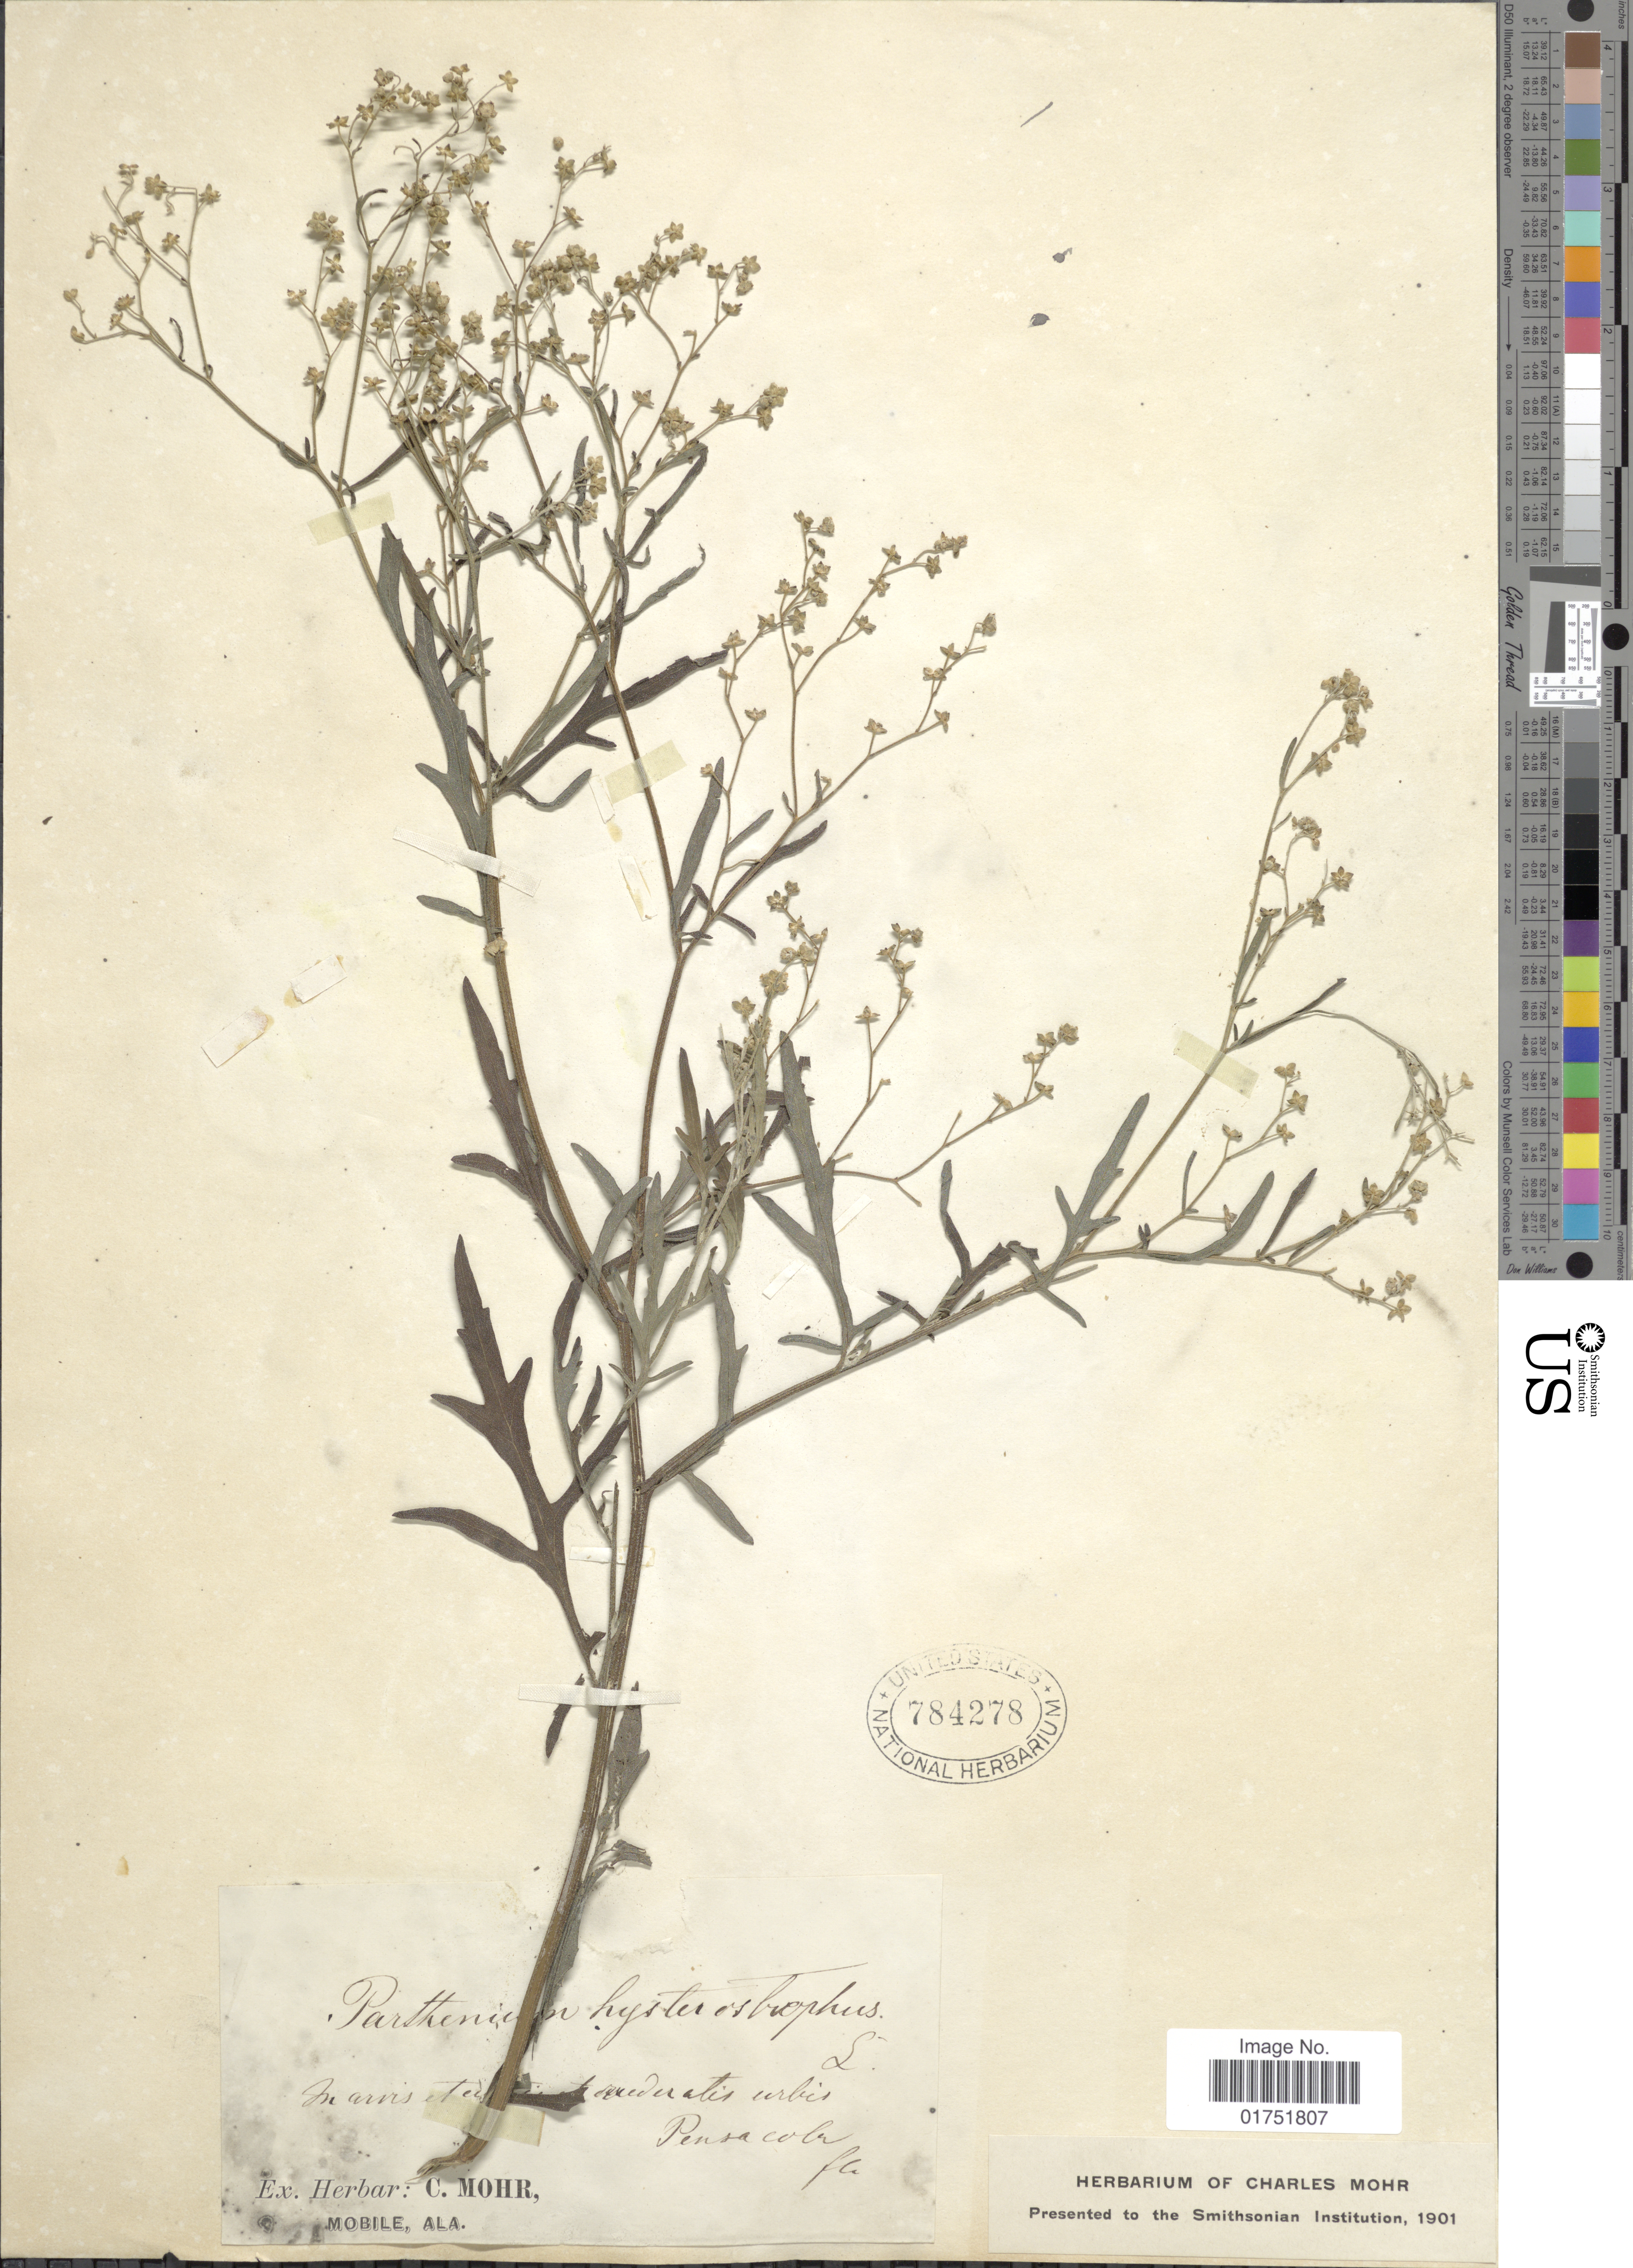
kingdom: Plantae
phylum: Tracheophyta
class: Magnoliopsida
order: Asterales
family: Asteraceae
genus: Parthenium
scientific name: Parthenium hysterophorus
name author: L.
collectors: ex herb. Charles Mohr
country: United States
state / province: Florida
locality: Pensacola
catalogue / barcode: US 784278